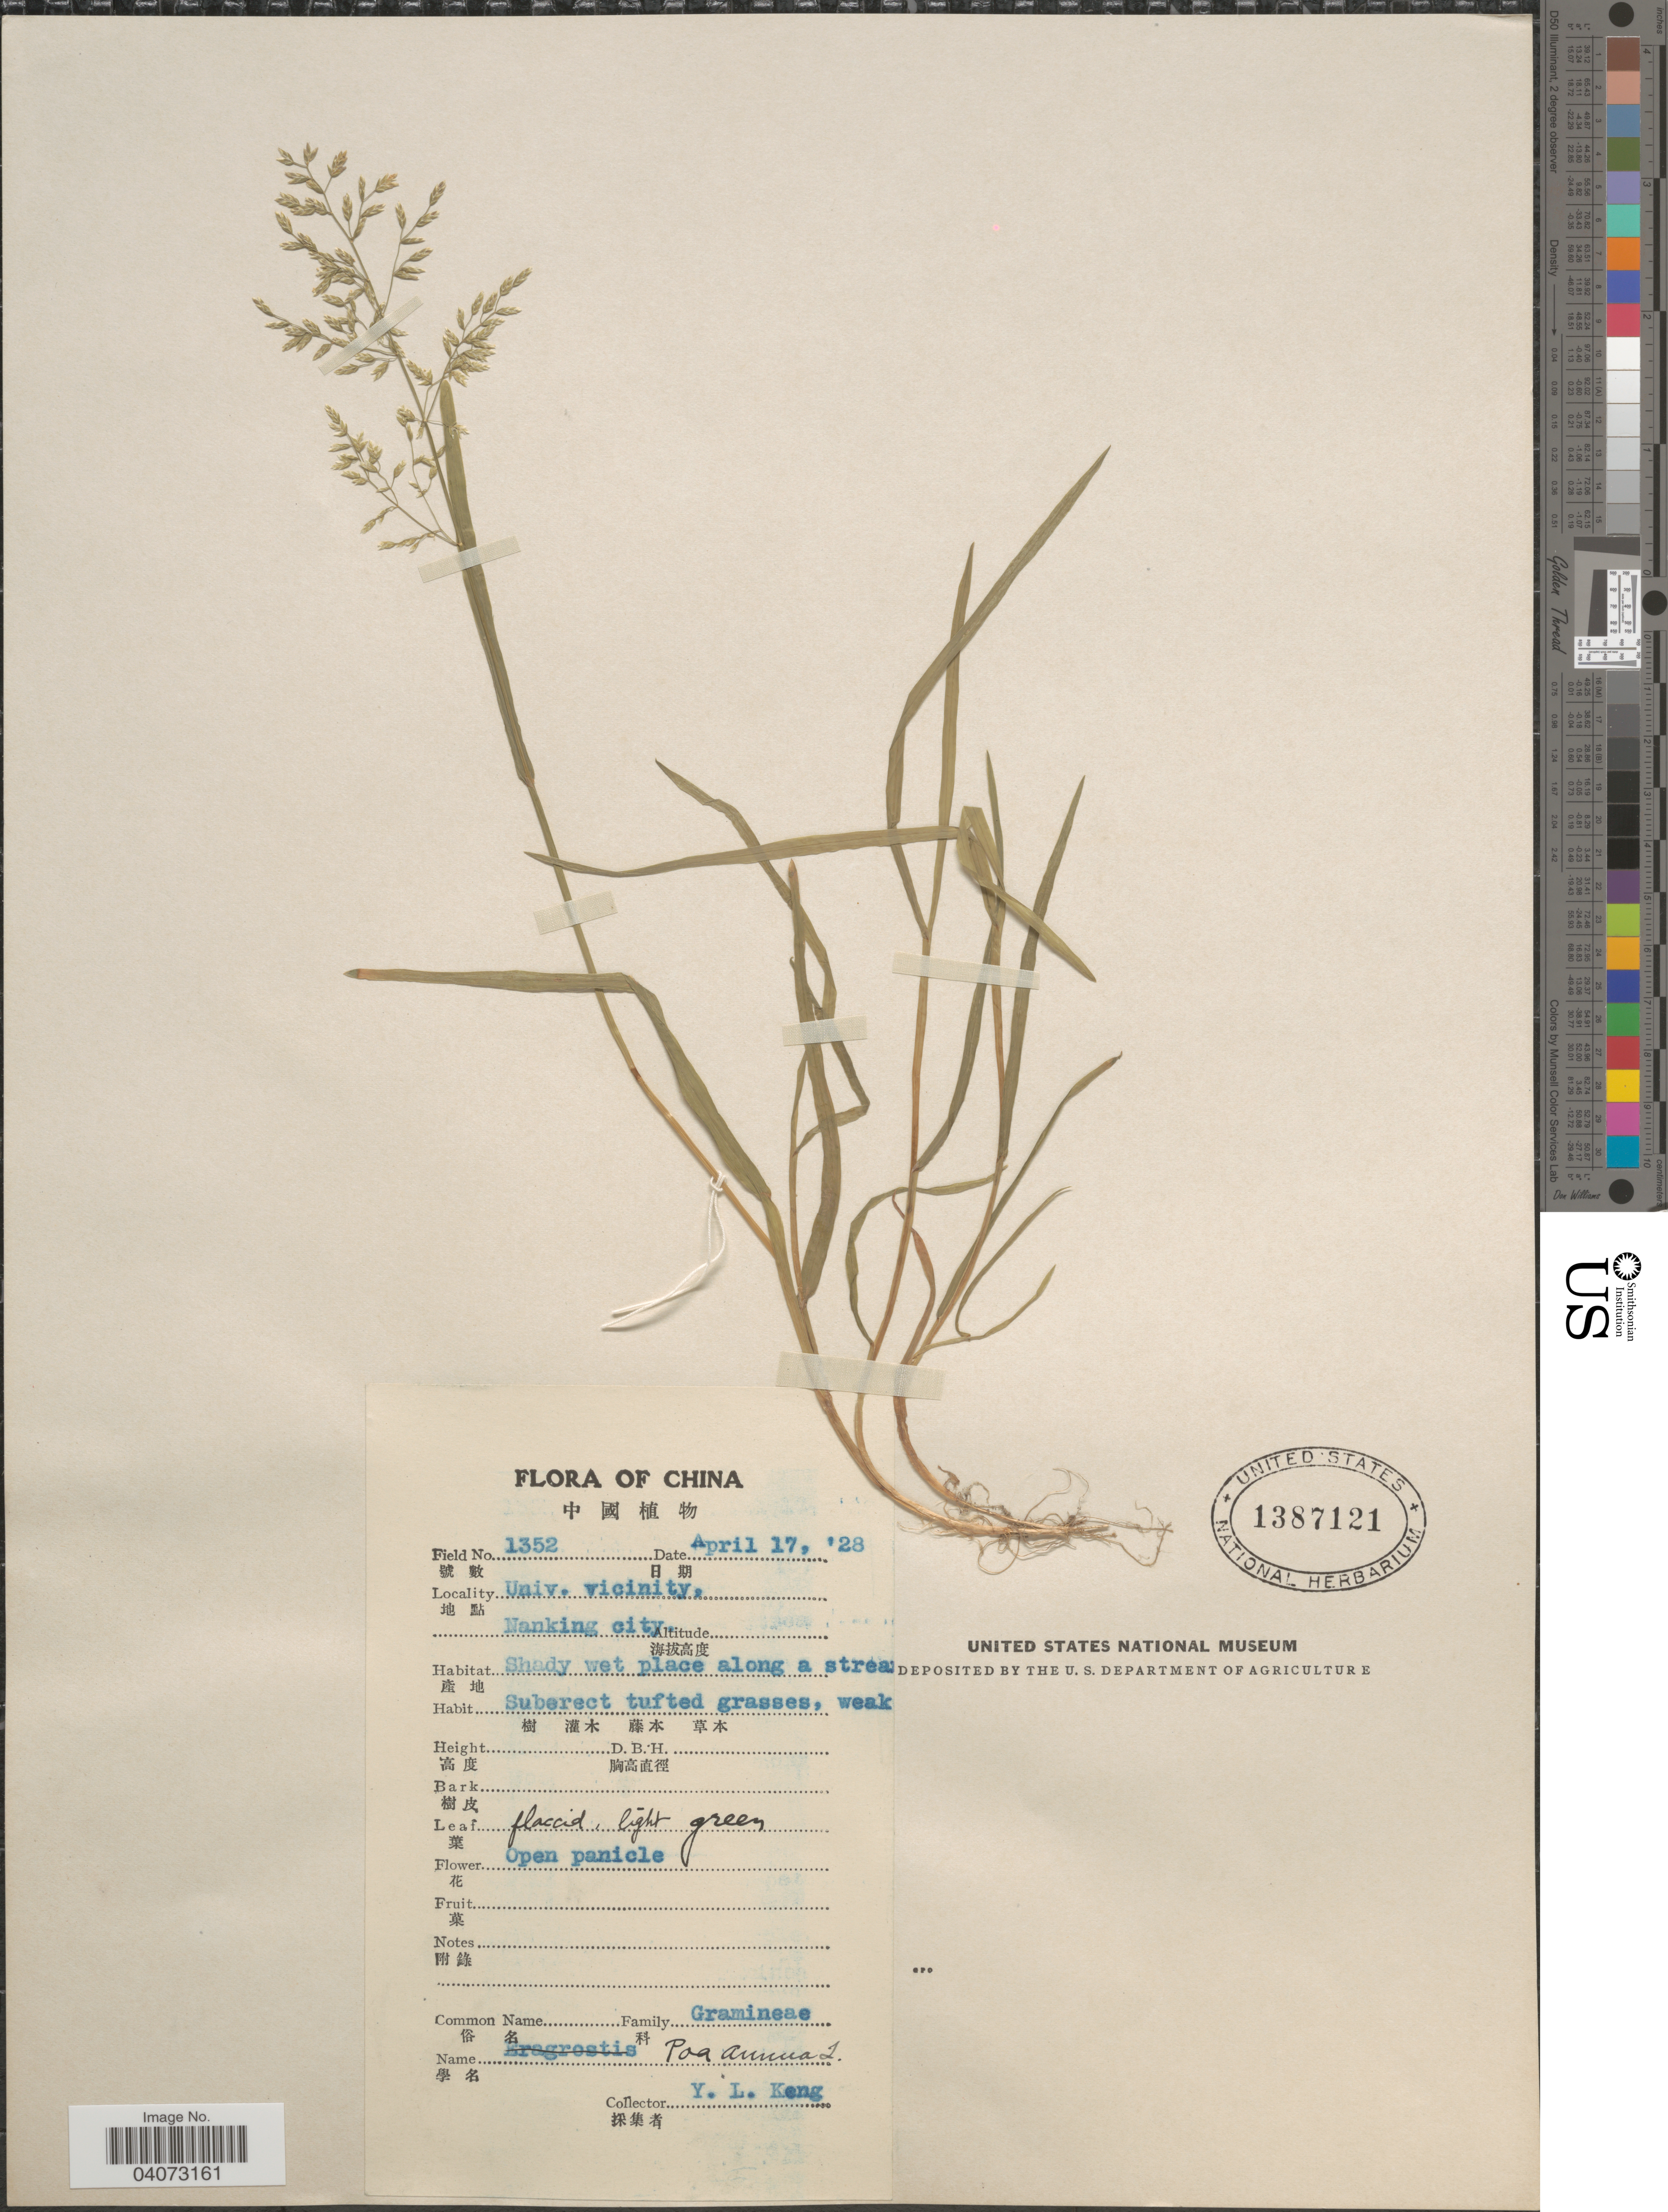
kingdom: Plantae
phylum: Tracheophyta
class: Liliopsida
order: Poales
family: Poaceae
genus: Poa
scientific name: Poa annua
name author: L.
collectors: Y. L. Keng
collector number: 1352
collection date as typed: Transcribed d/m/y: 17/4/28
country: China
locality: Univ. vicinity, Nanking city.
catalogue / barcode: US 1387121